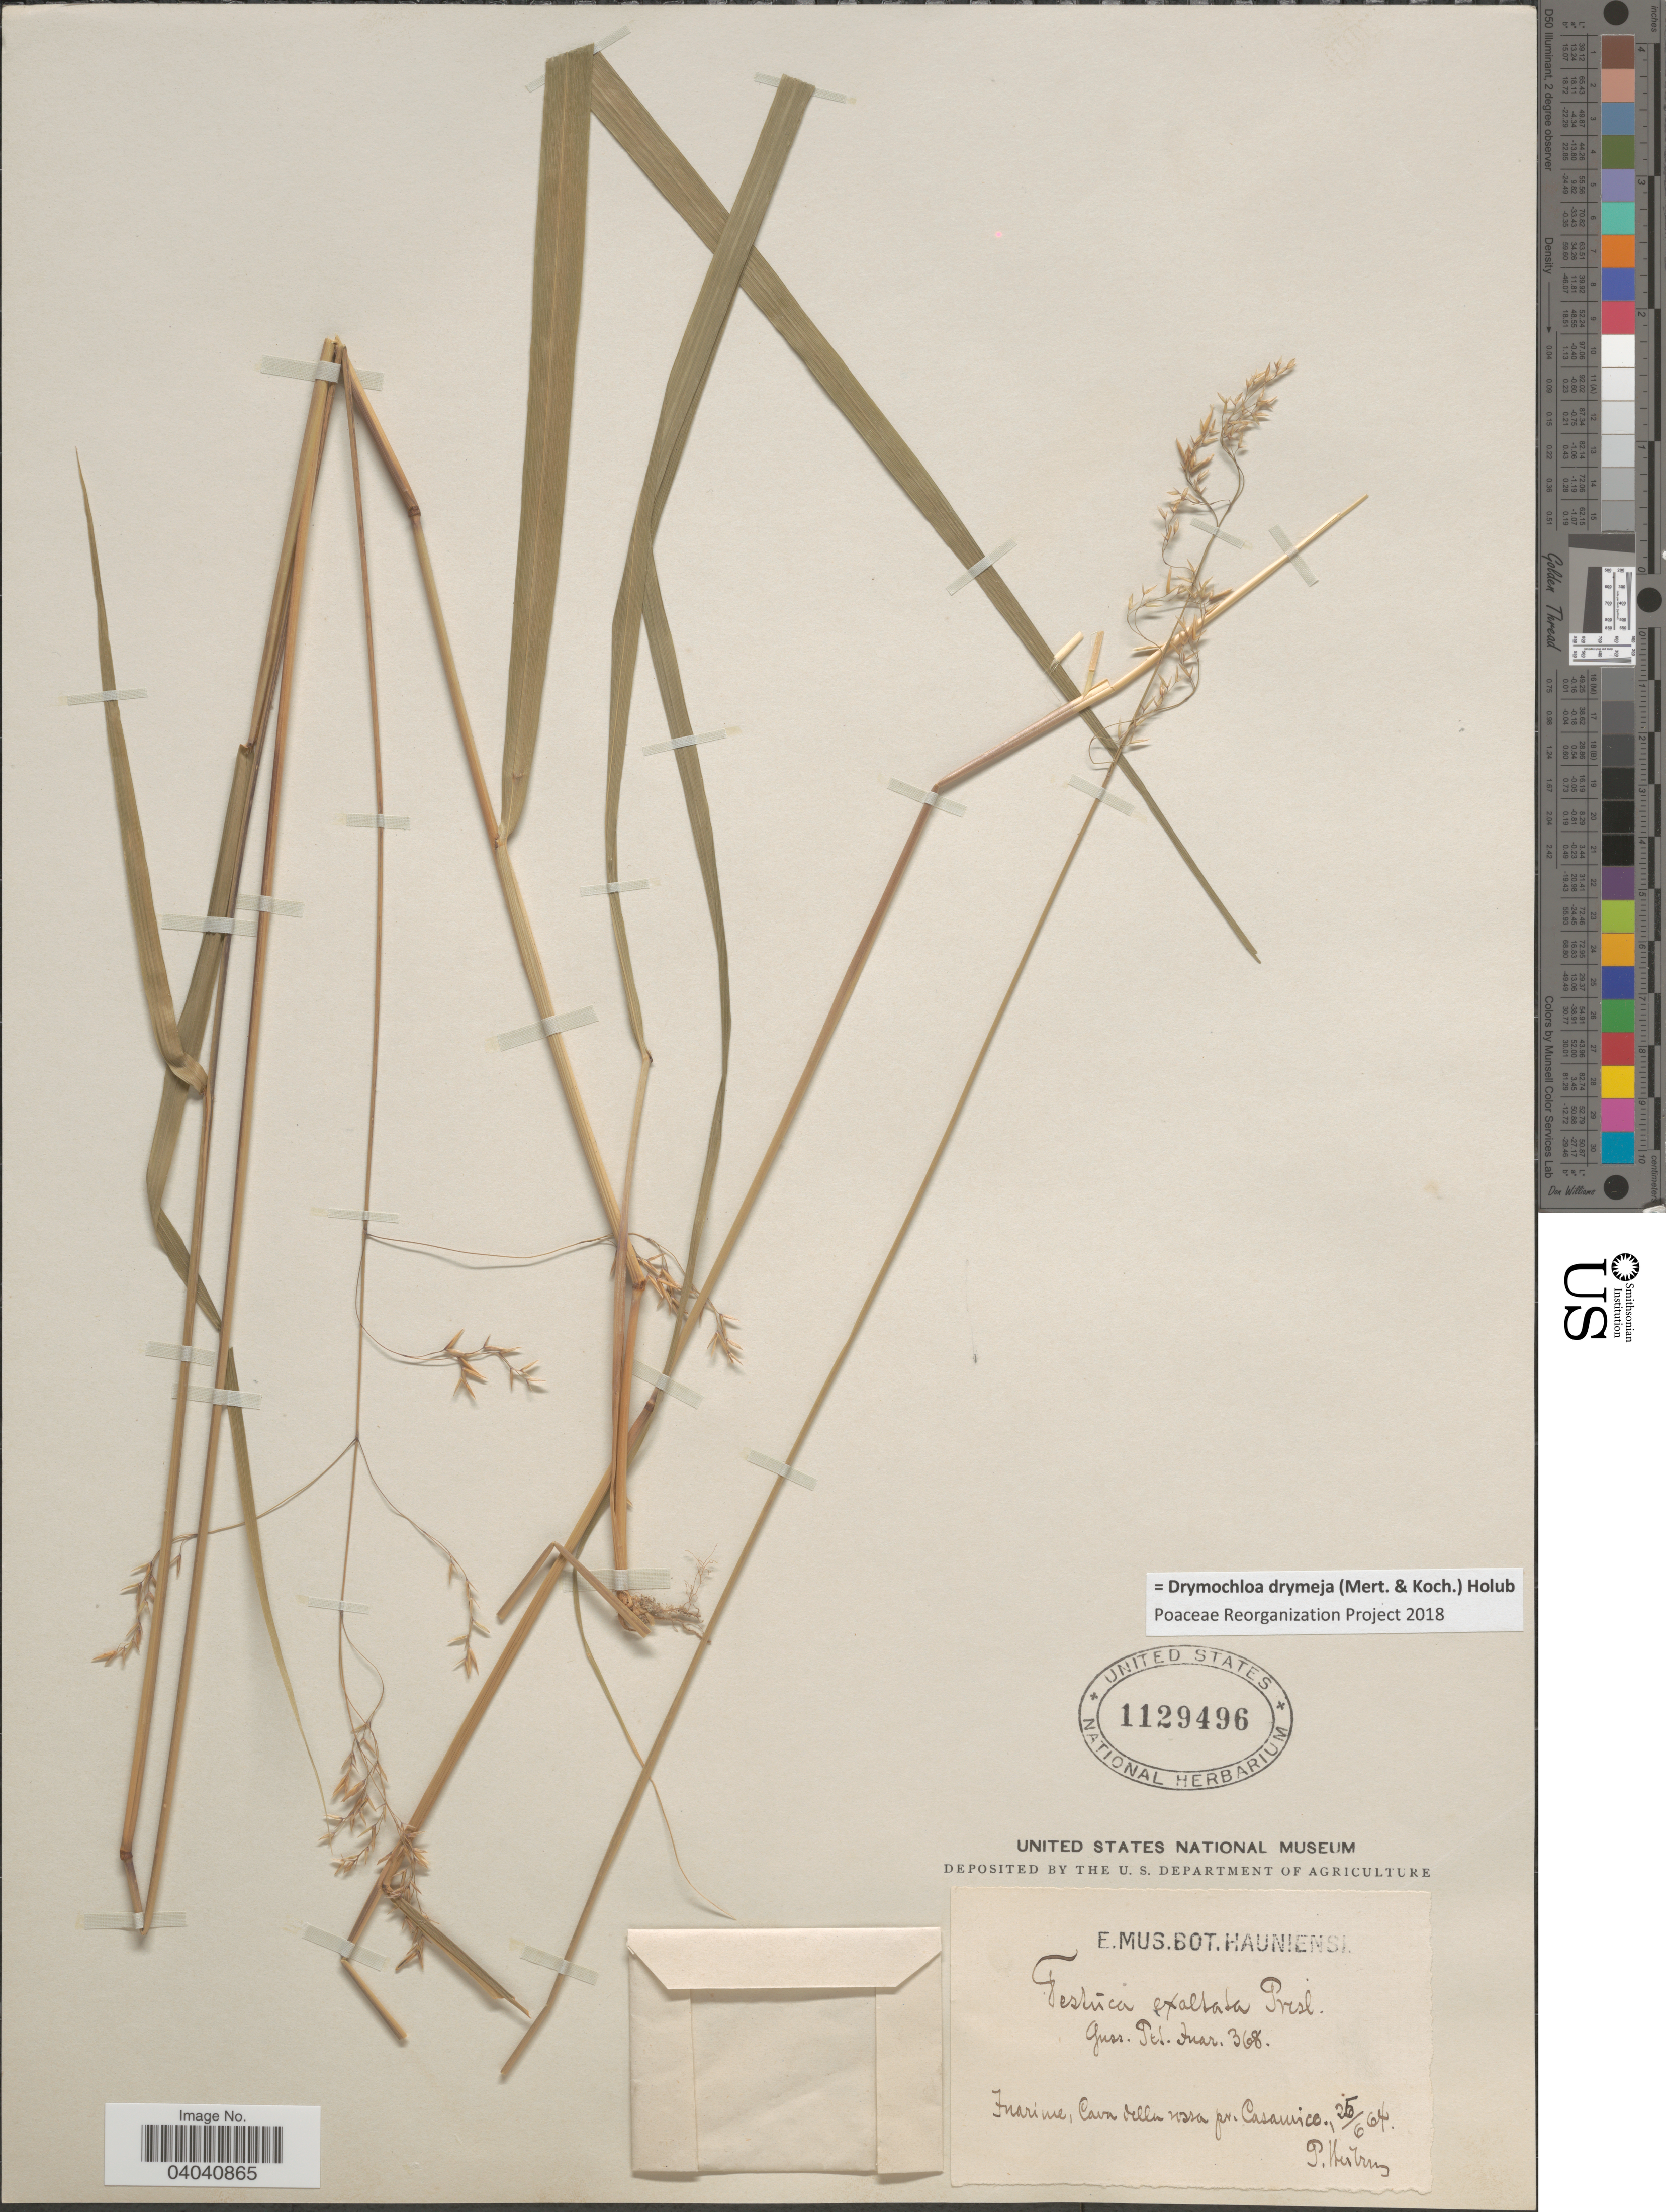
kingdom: Plantae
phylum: Tracheophyta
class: Liliopsida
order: Poales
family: Poaceae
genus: Drymochloa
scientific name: Drymochloa drymeja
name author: (Mert. & W.D.J. Koch) Holub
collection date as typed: Transcribed d/m/y: 25/6/64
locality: Fuarime [interpreted], Cava della rossa pr. Casawice [interpreted].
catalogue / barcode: US 1129496